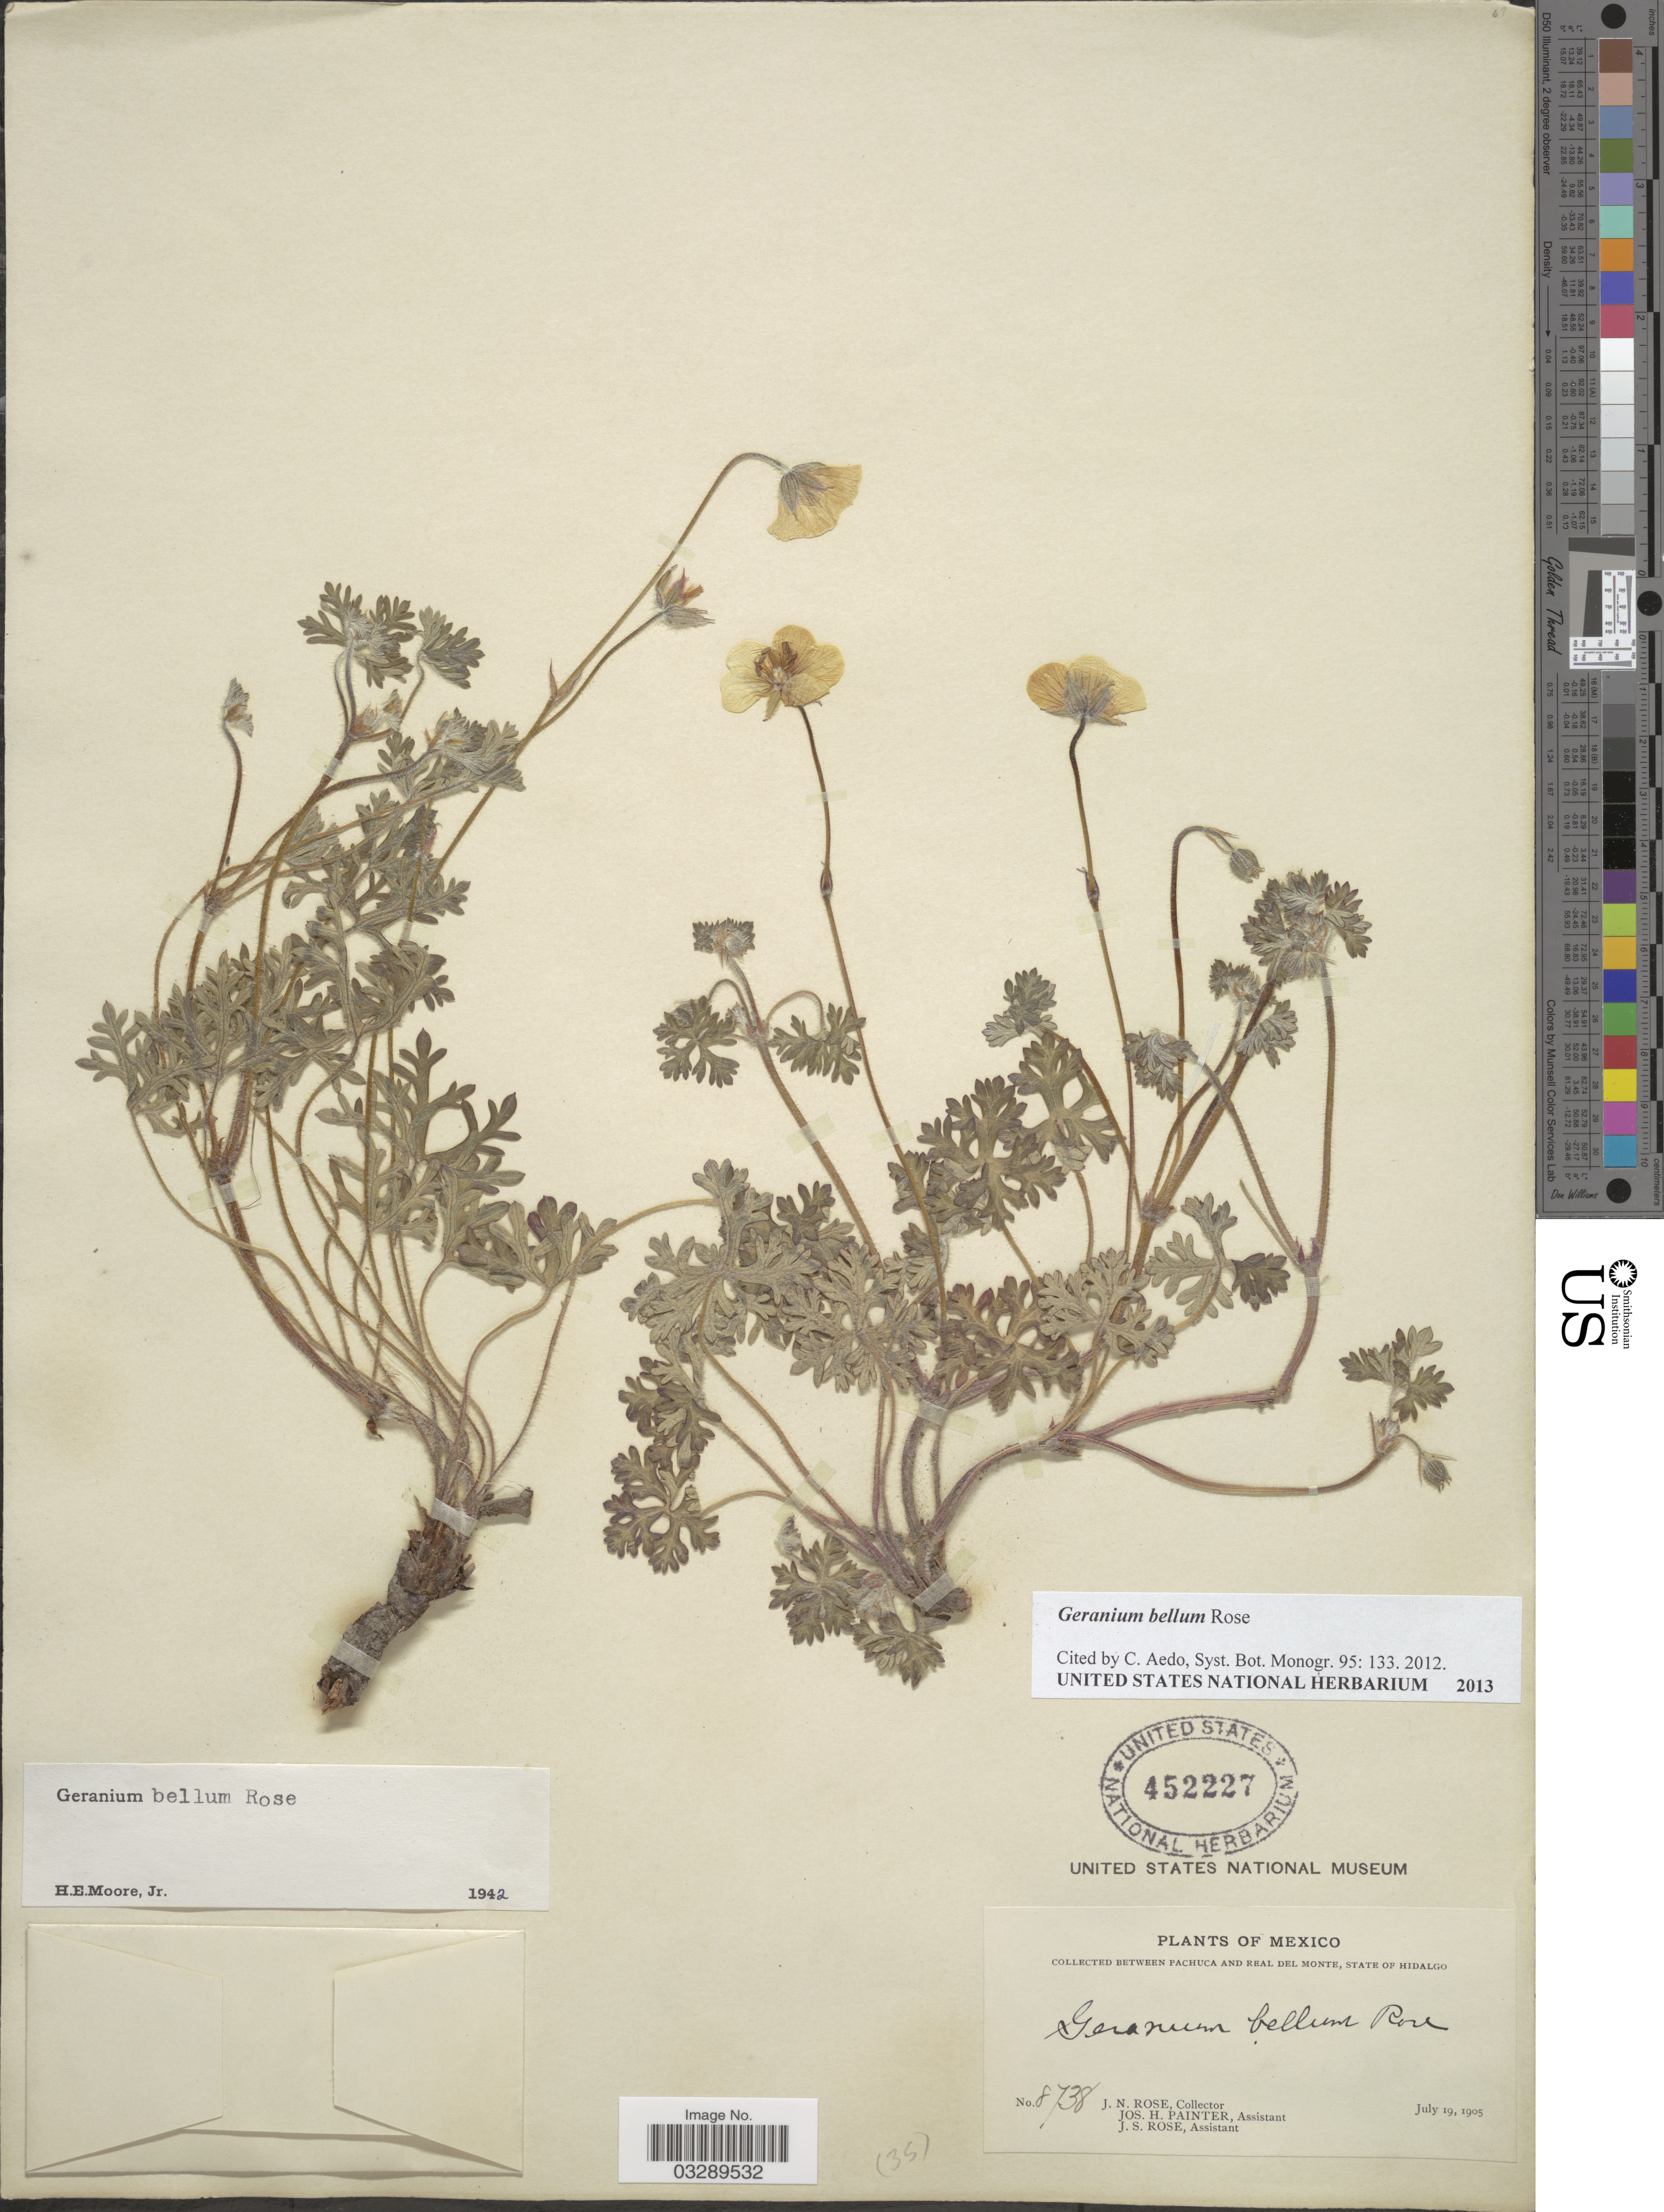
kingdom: Plantae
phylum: Tracheophyta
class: Magnoliopsida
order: Geraniales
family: Geraniaceae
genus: Geranium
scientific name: Geranium bellum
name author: Rose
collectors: J. N. Rose, J. H. Painter & J. S. Rose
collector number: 8738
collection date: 1905-07-19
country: Mexico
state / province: Hidalgo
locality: Collected between Pachuca and Real del Monte, State of Hidalgo.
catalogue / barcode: US 452227